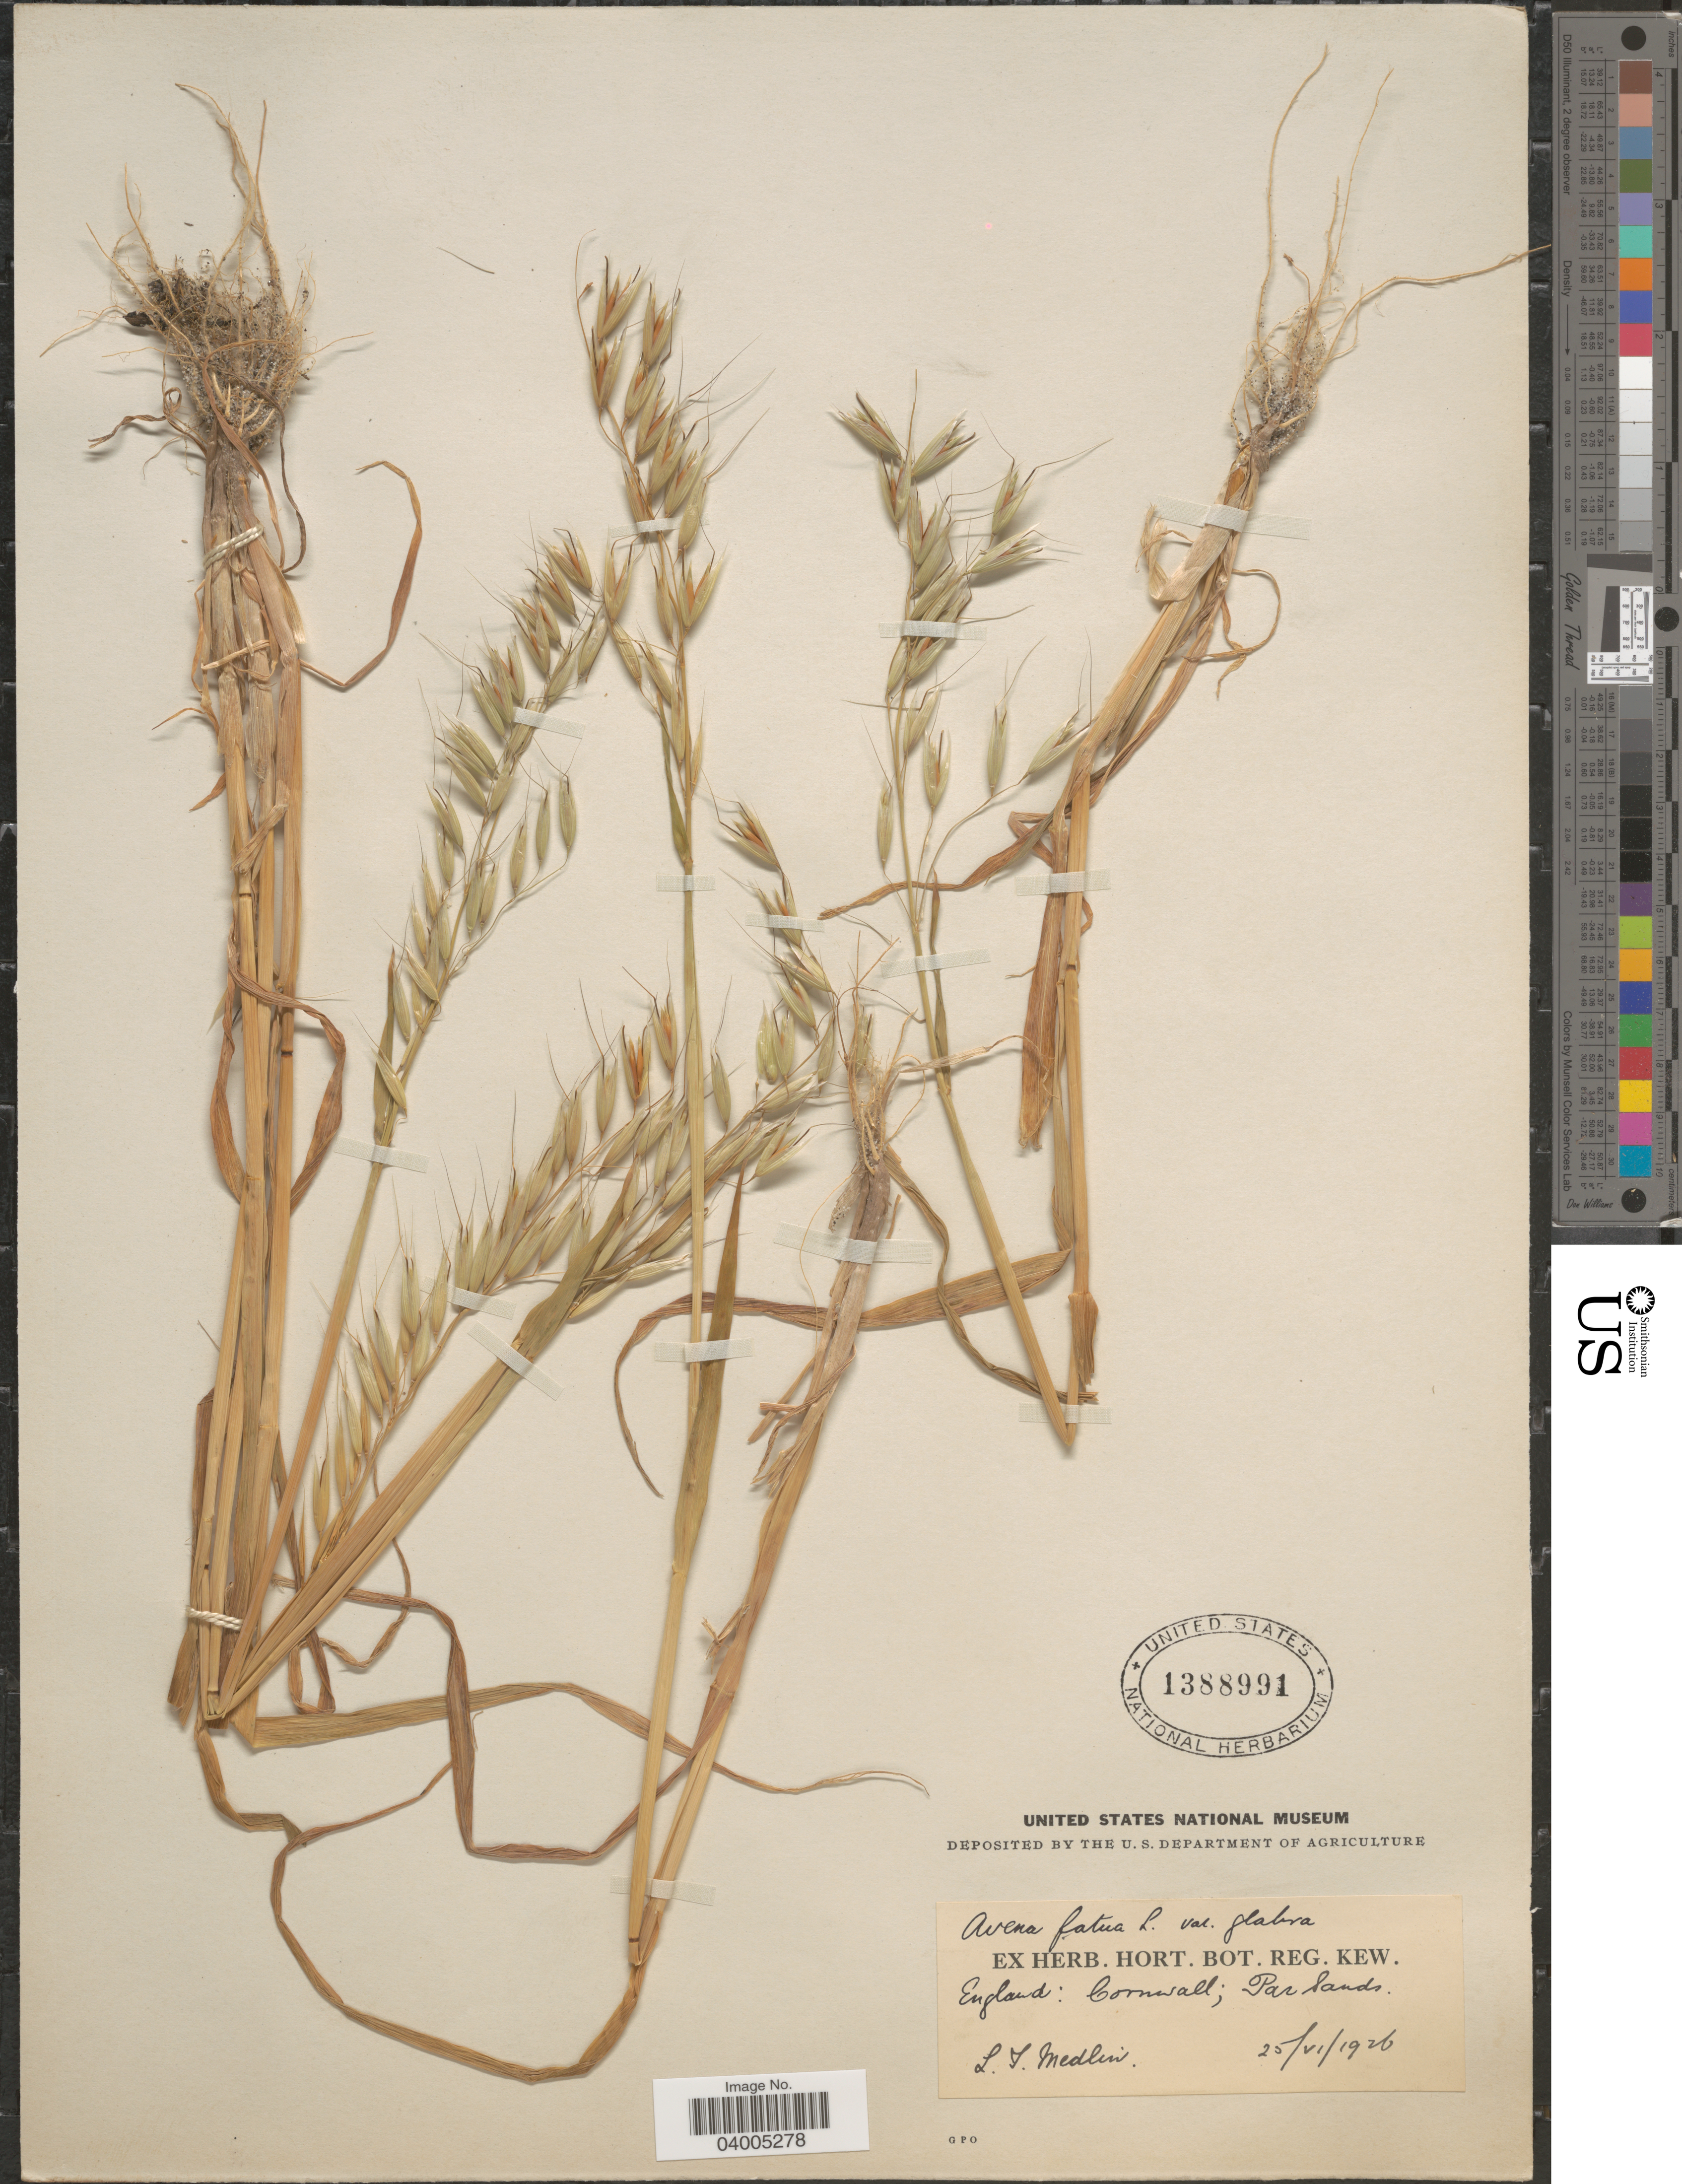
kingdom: Plantae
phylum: Tracheophyta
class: Liliopsida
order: Poales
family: Poaceae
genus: Avena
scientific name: Avena fatua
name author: L.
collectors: L. Medlin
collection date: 1926-06-25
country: United Kingdom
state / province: England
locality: Cornwall; Par Sands.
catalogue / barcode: US 1388991